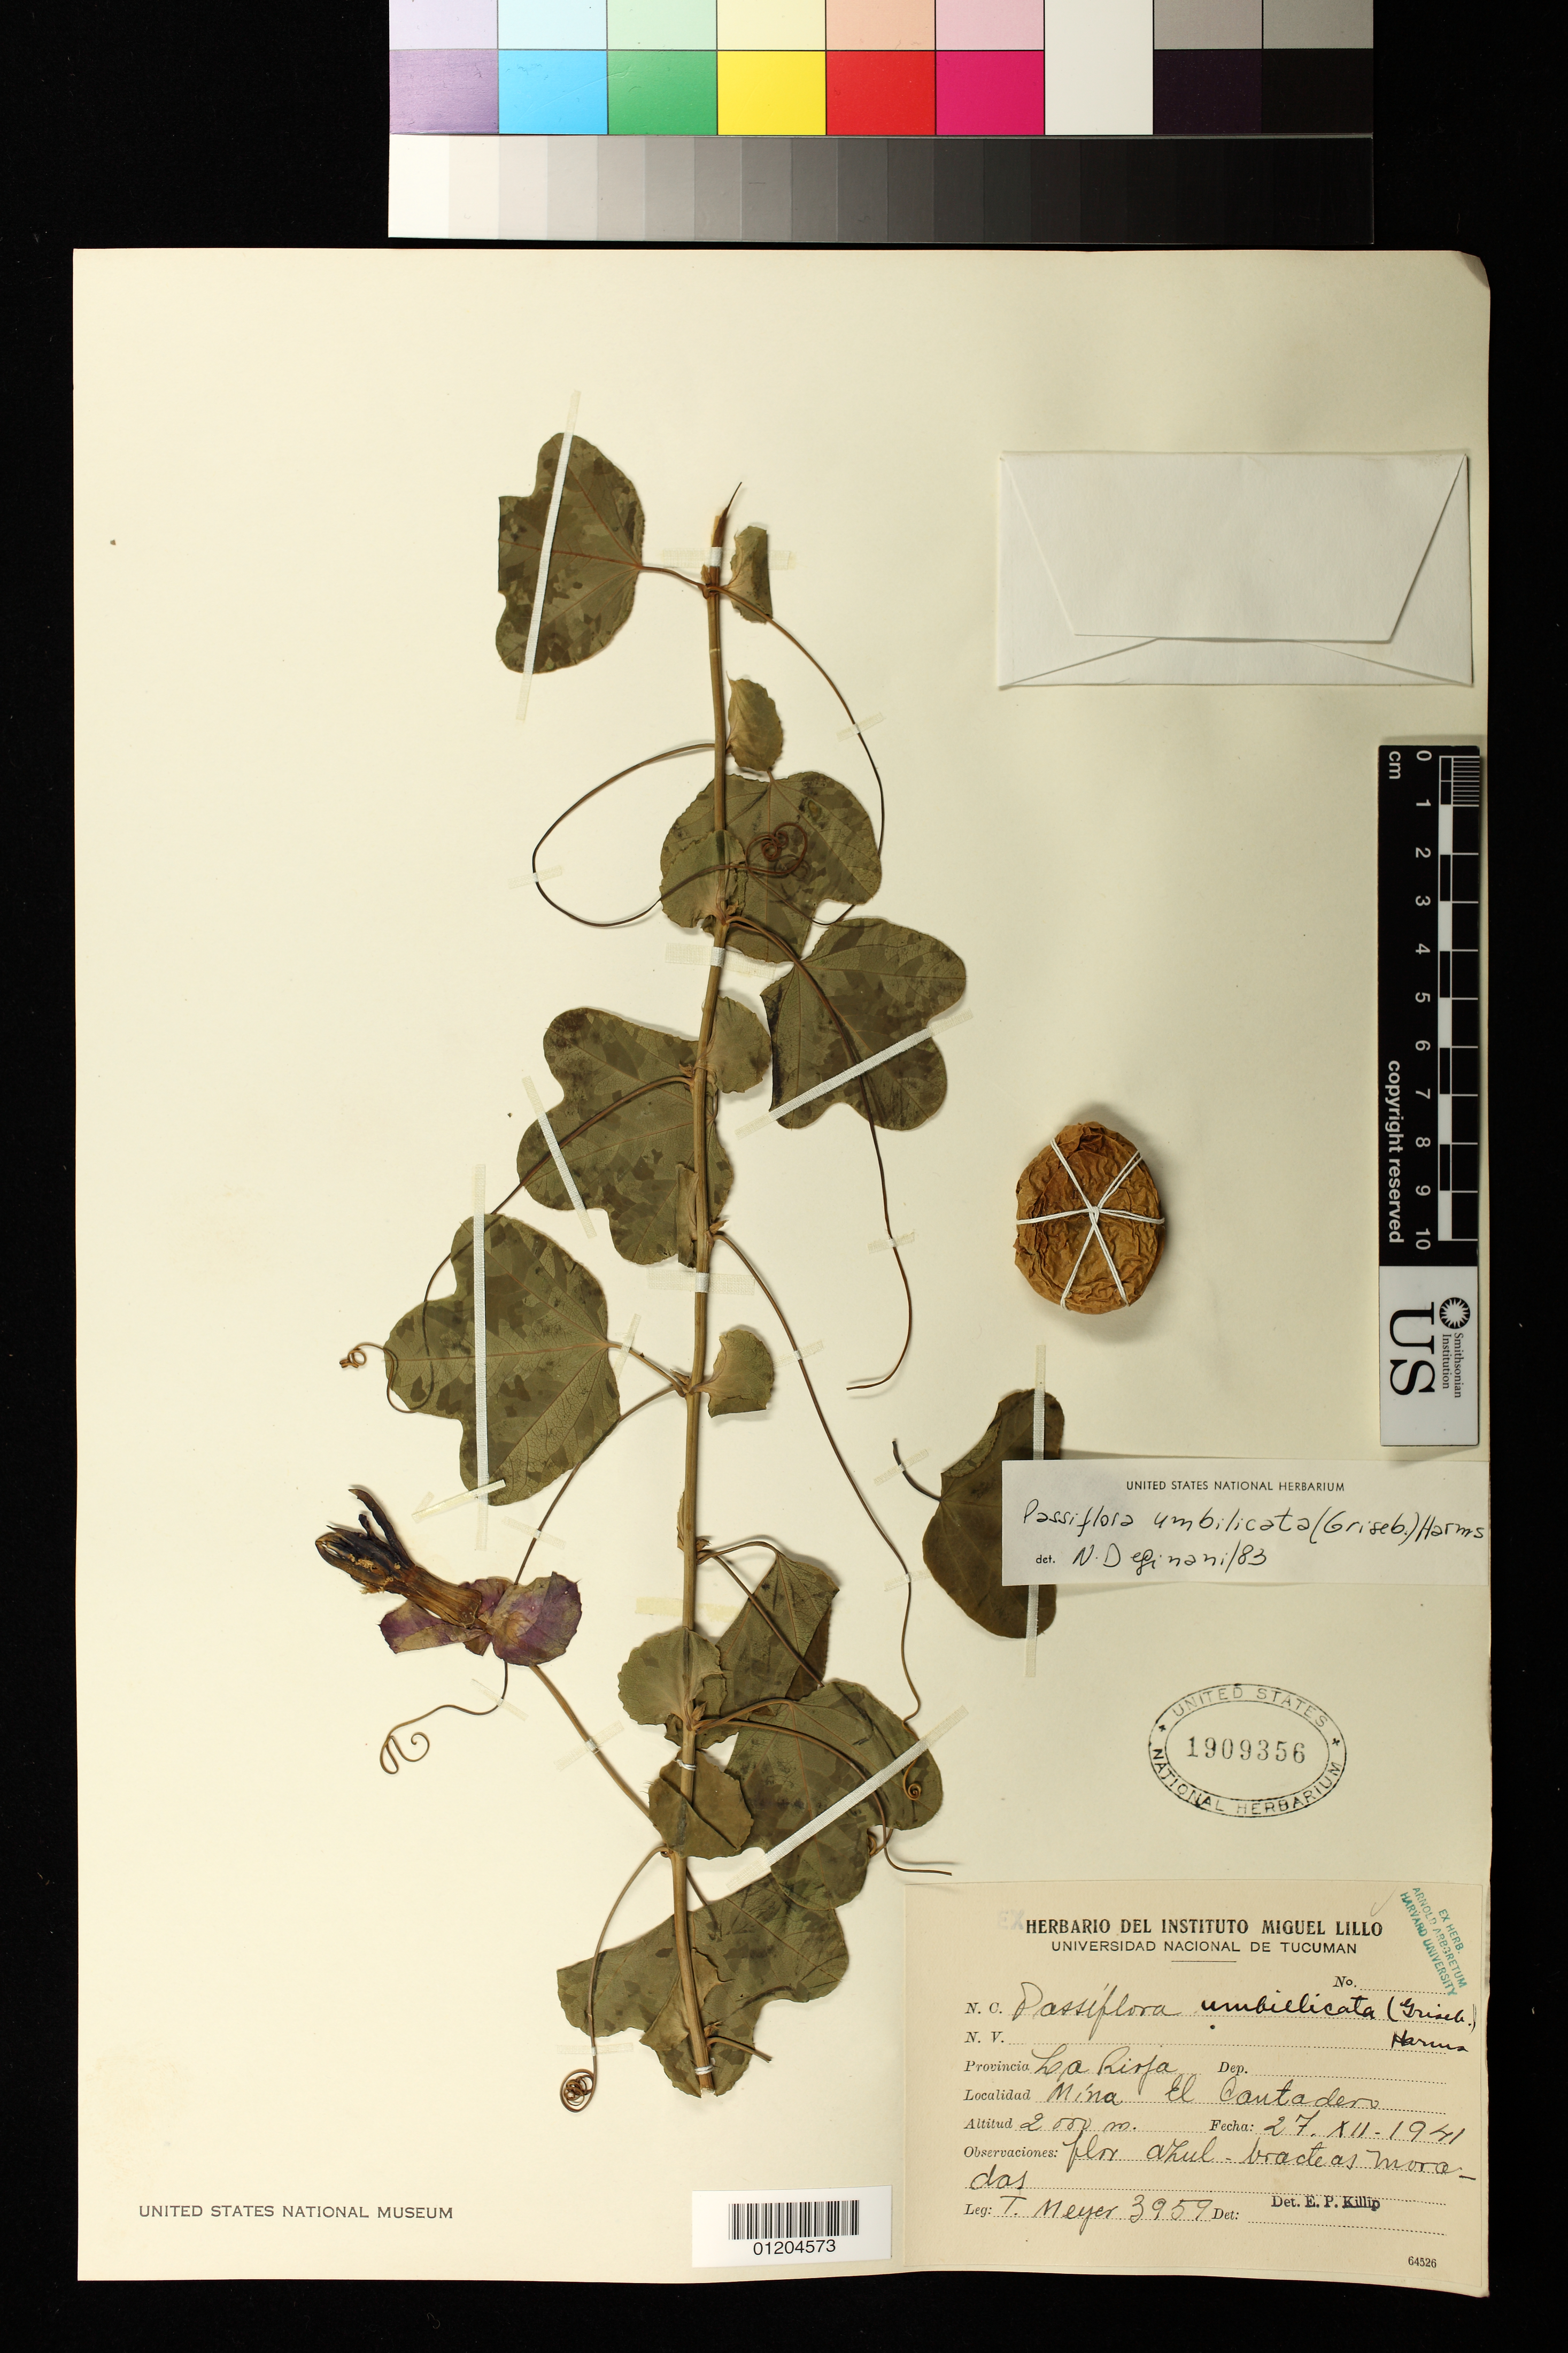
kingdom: Plantae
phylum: Tracheophyta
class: Magnoliopsida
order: Malpighiales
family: Passifloraceae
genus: Passiflora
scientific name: Passiflora umbilicata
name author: (Griseb.) Harms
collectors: T. Meyer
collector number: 3959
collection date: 1941-12-27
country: Argentina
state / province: La Rioja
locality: Mina El Cantadero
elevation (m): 2000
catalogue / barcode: US 1909356